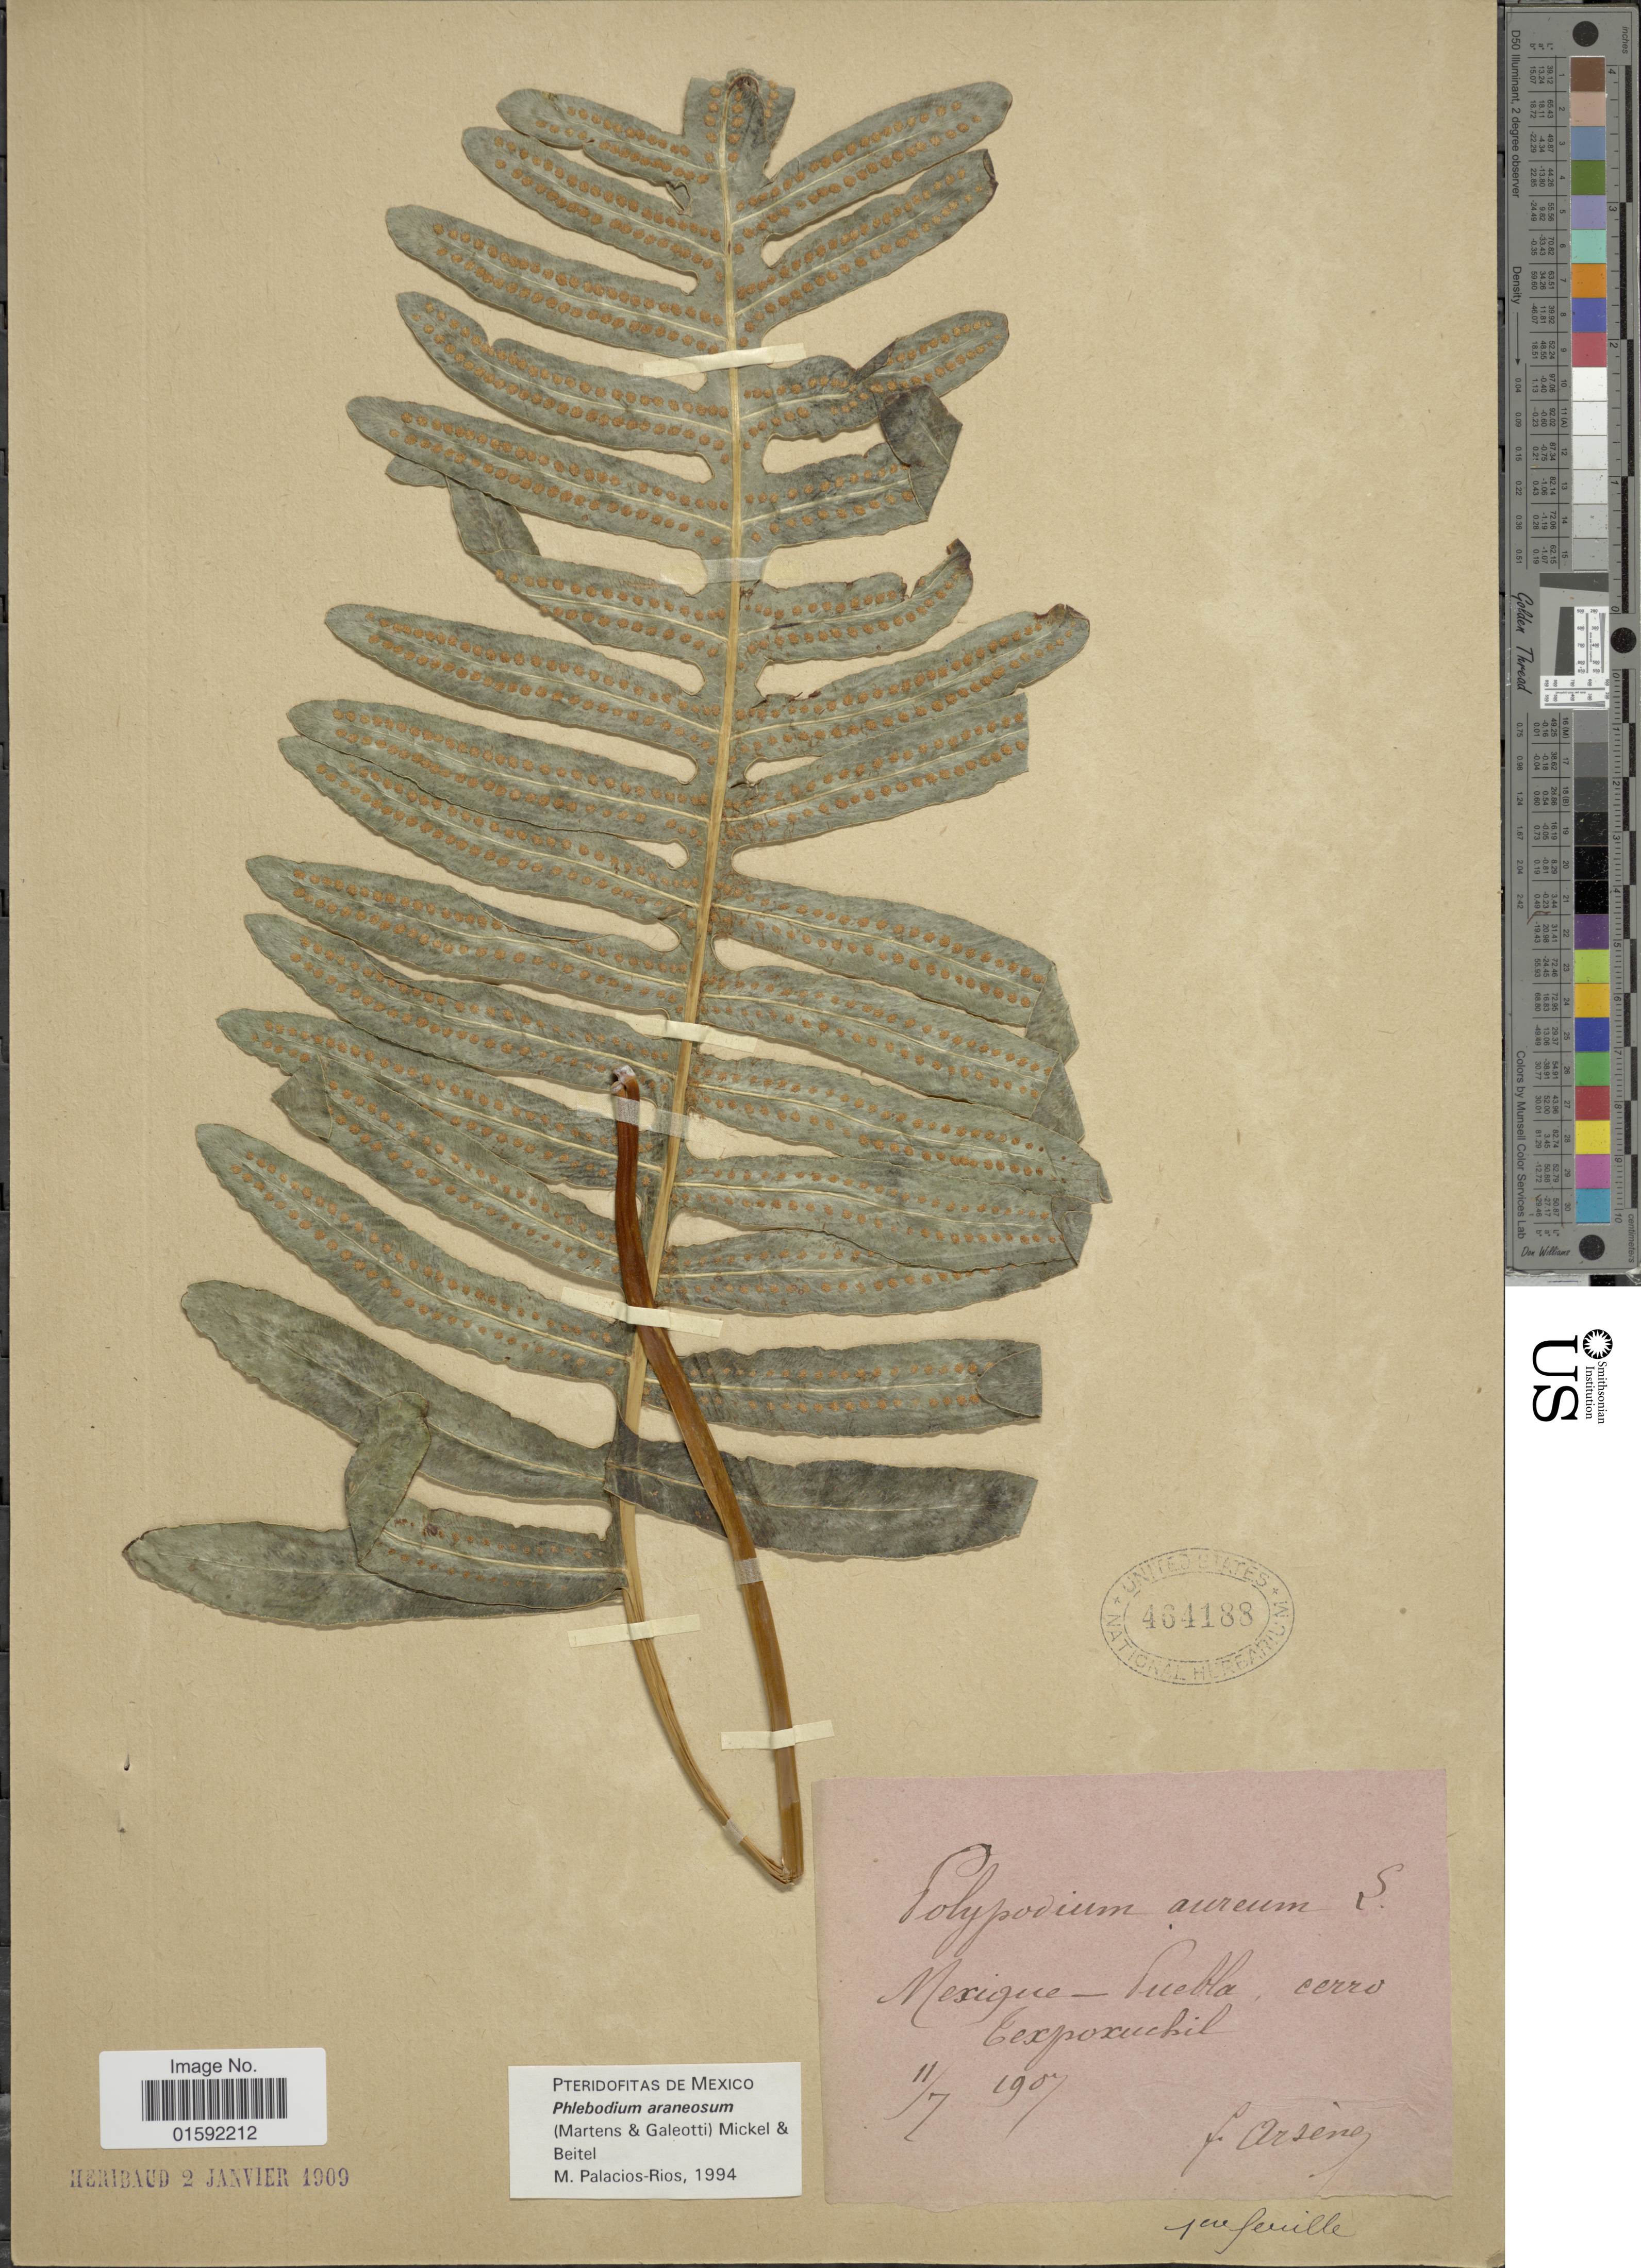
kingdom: Plantae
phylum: Tracheophyta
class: Polypodiopsida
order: Polypodiales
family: Polypodiaceae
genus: Phlebodium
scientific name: Phlebodium araneosum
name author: (M. Martens) Mickel & Beitel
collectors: F. Arsène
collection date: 1907-07-11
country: Mexico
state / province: Puebla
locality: Cerro Tepozuchitl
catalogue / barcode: US 464188